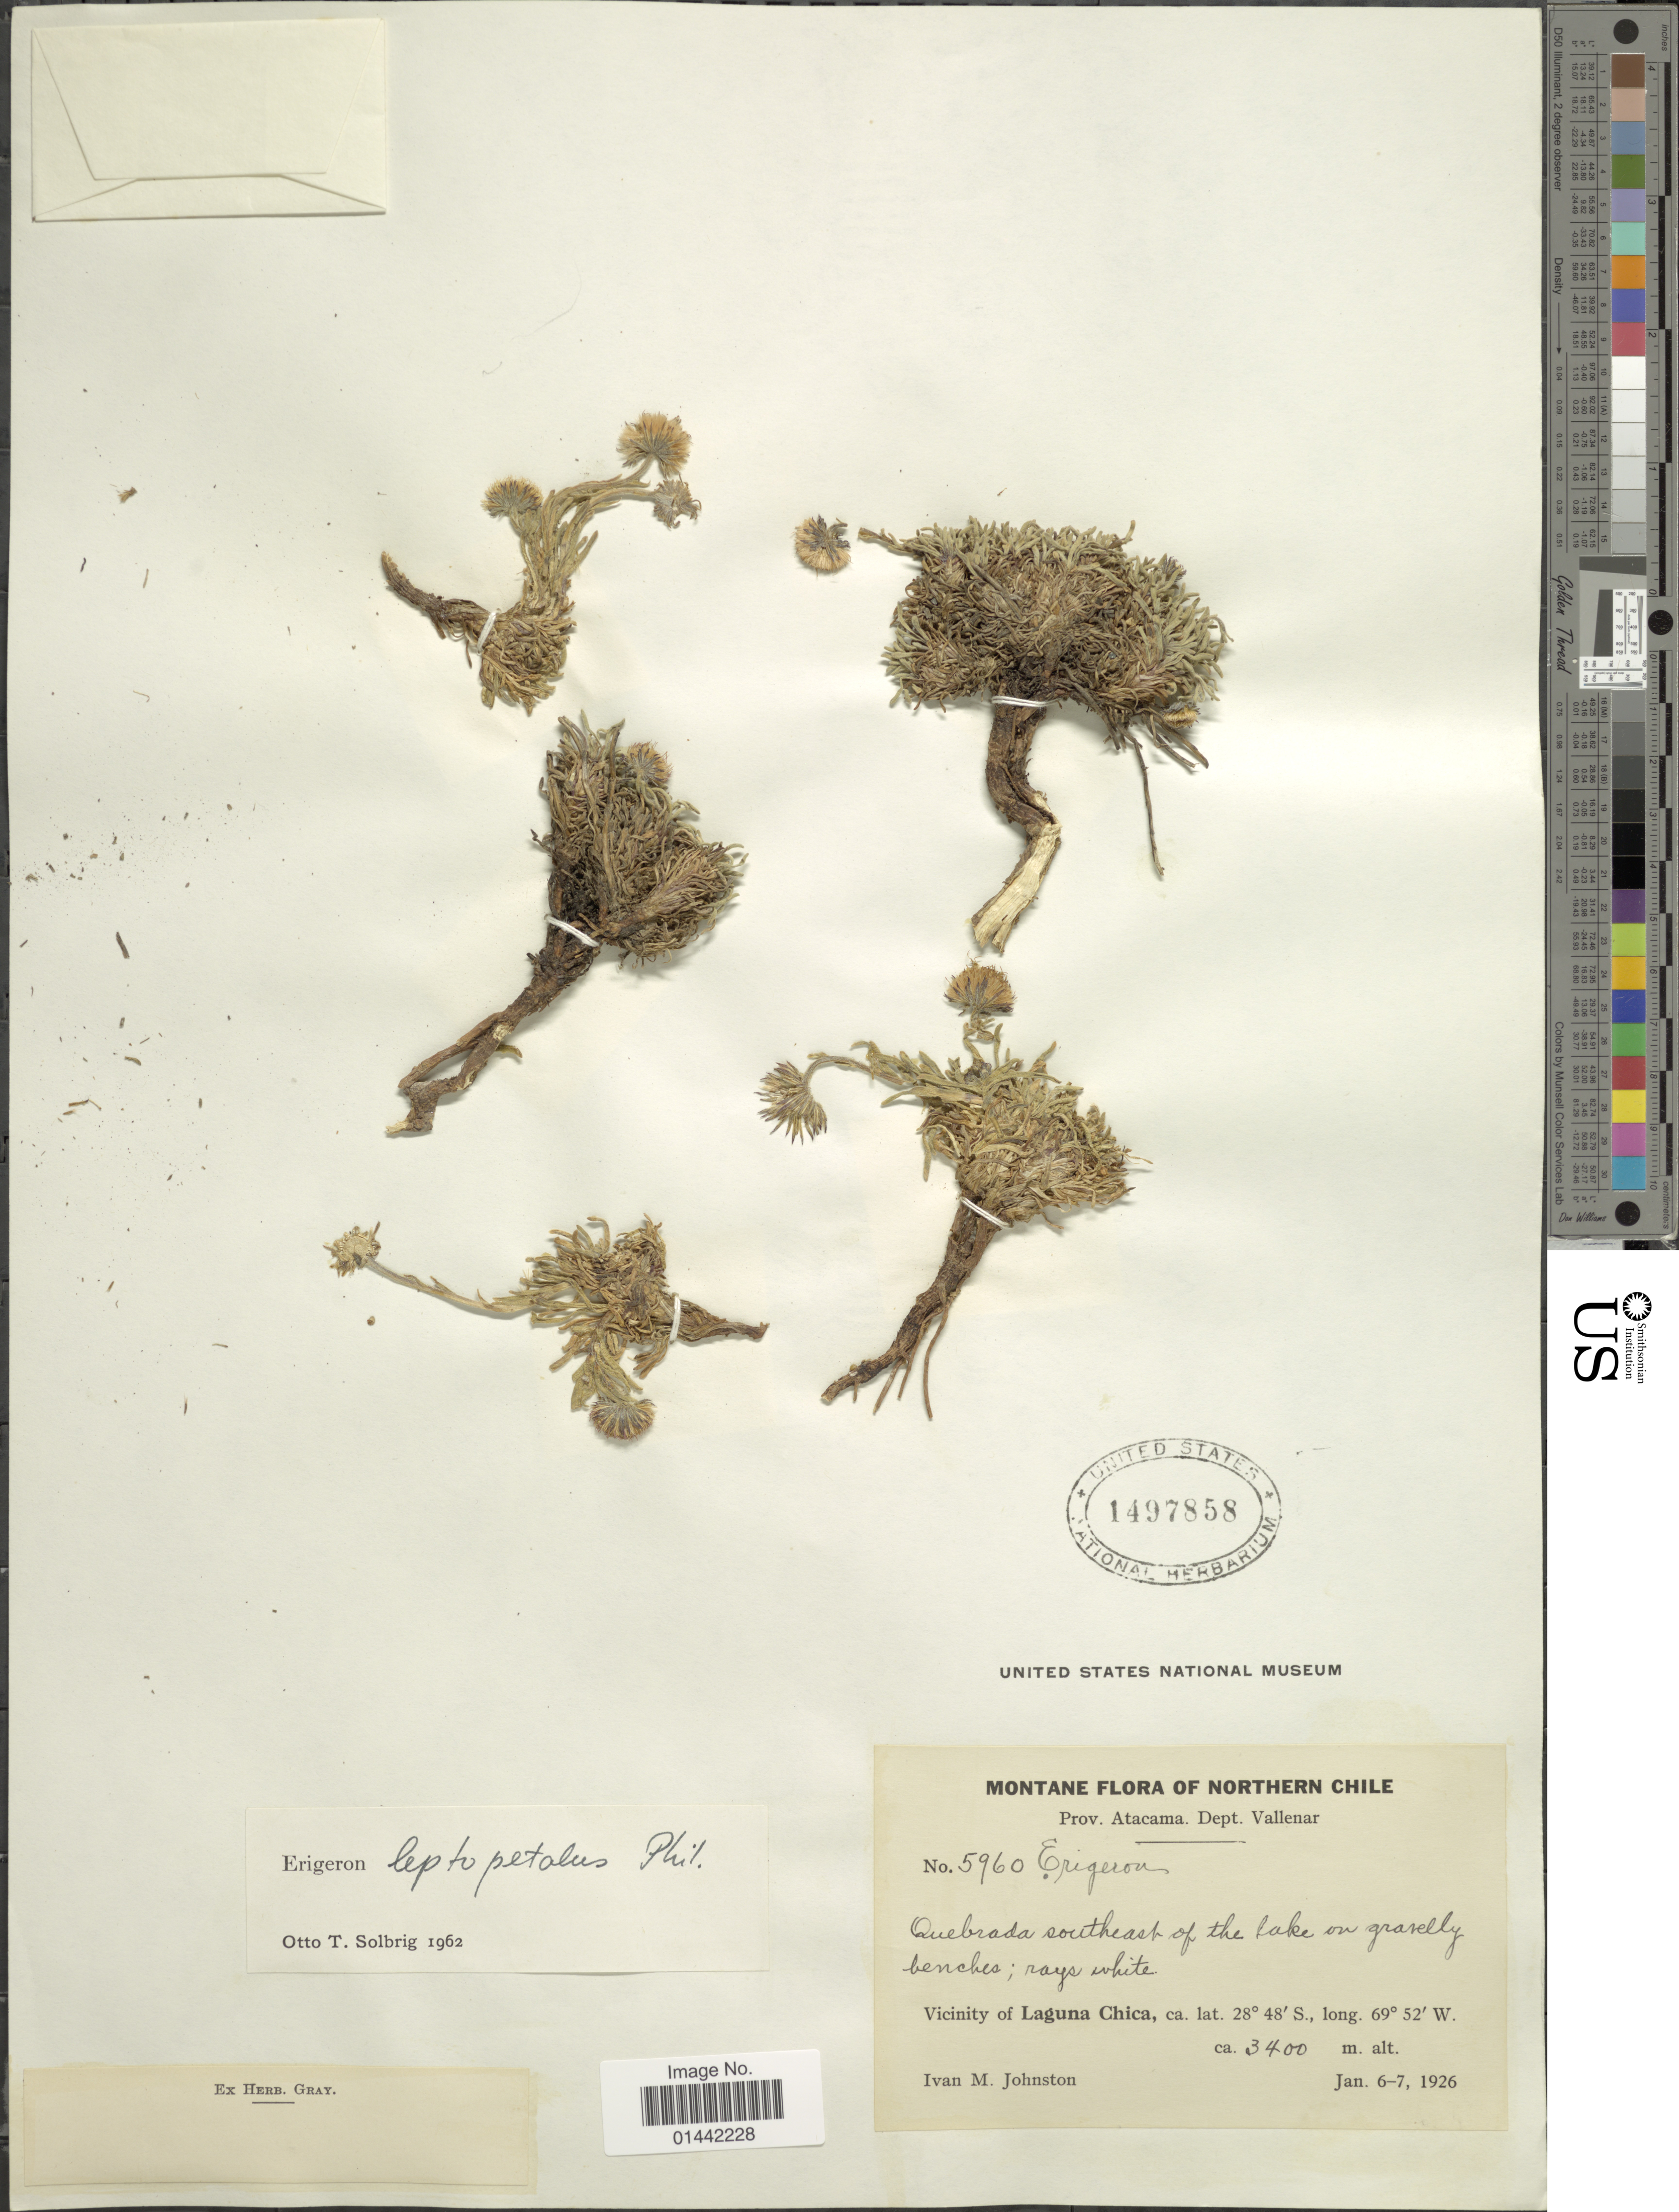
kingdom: Plantae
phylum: Tracheophyta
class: Magnoliopsida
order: Asterales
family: Asteraceae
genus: Erigeron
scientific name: Erigeron leptopetalus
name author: Phil.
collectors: I.M. Johnston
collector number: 5960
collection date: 1926-01-06/1926-01-07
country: Chile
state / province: Atacama (III)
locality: Montane of Norhern Chile, dept. Vallenar, Quebrada southeast of the lake on graselly benches, Vicinity of Laguna Chica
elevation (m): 3400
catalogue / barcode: US 1497858